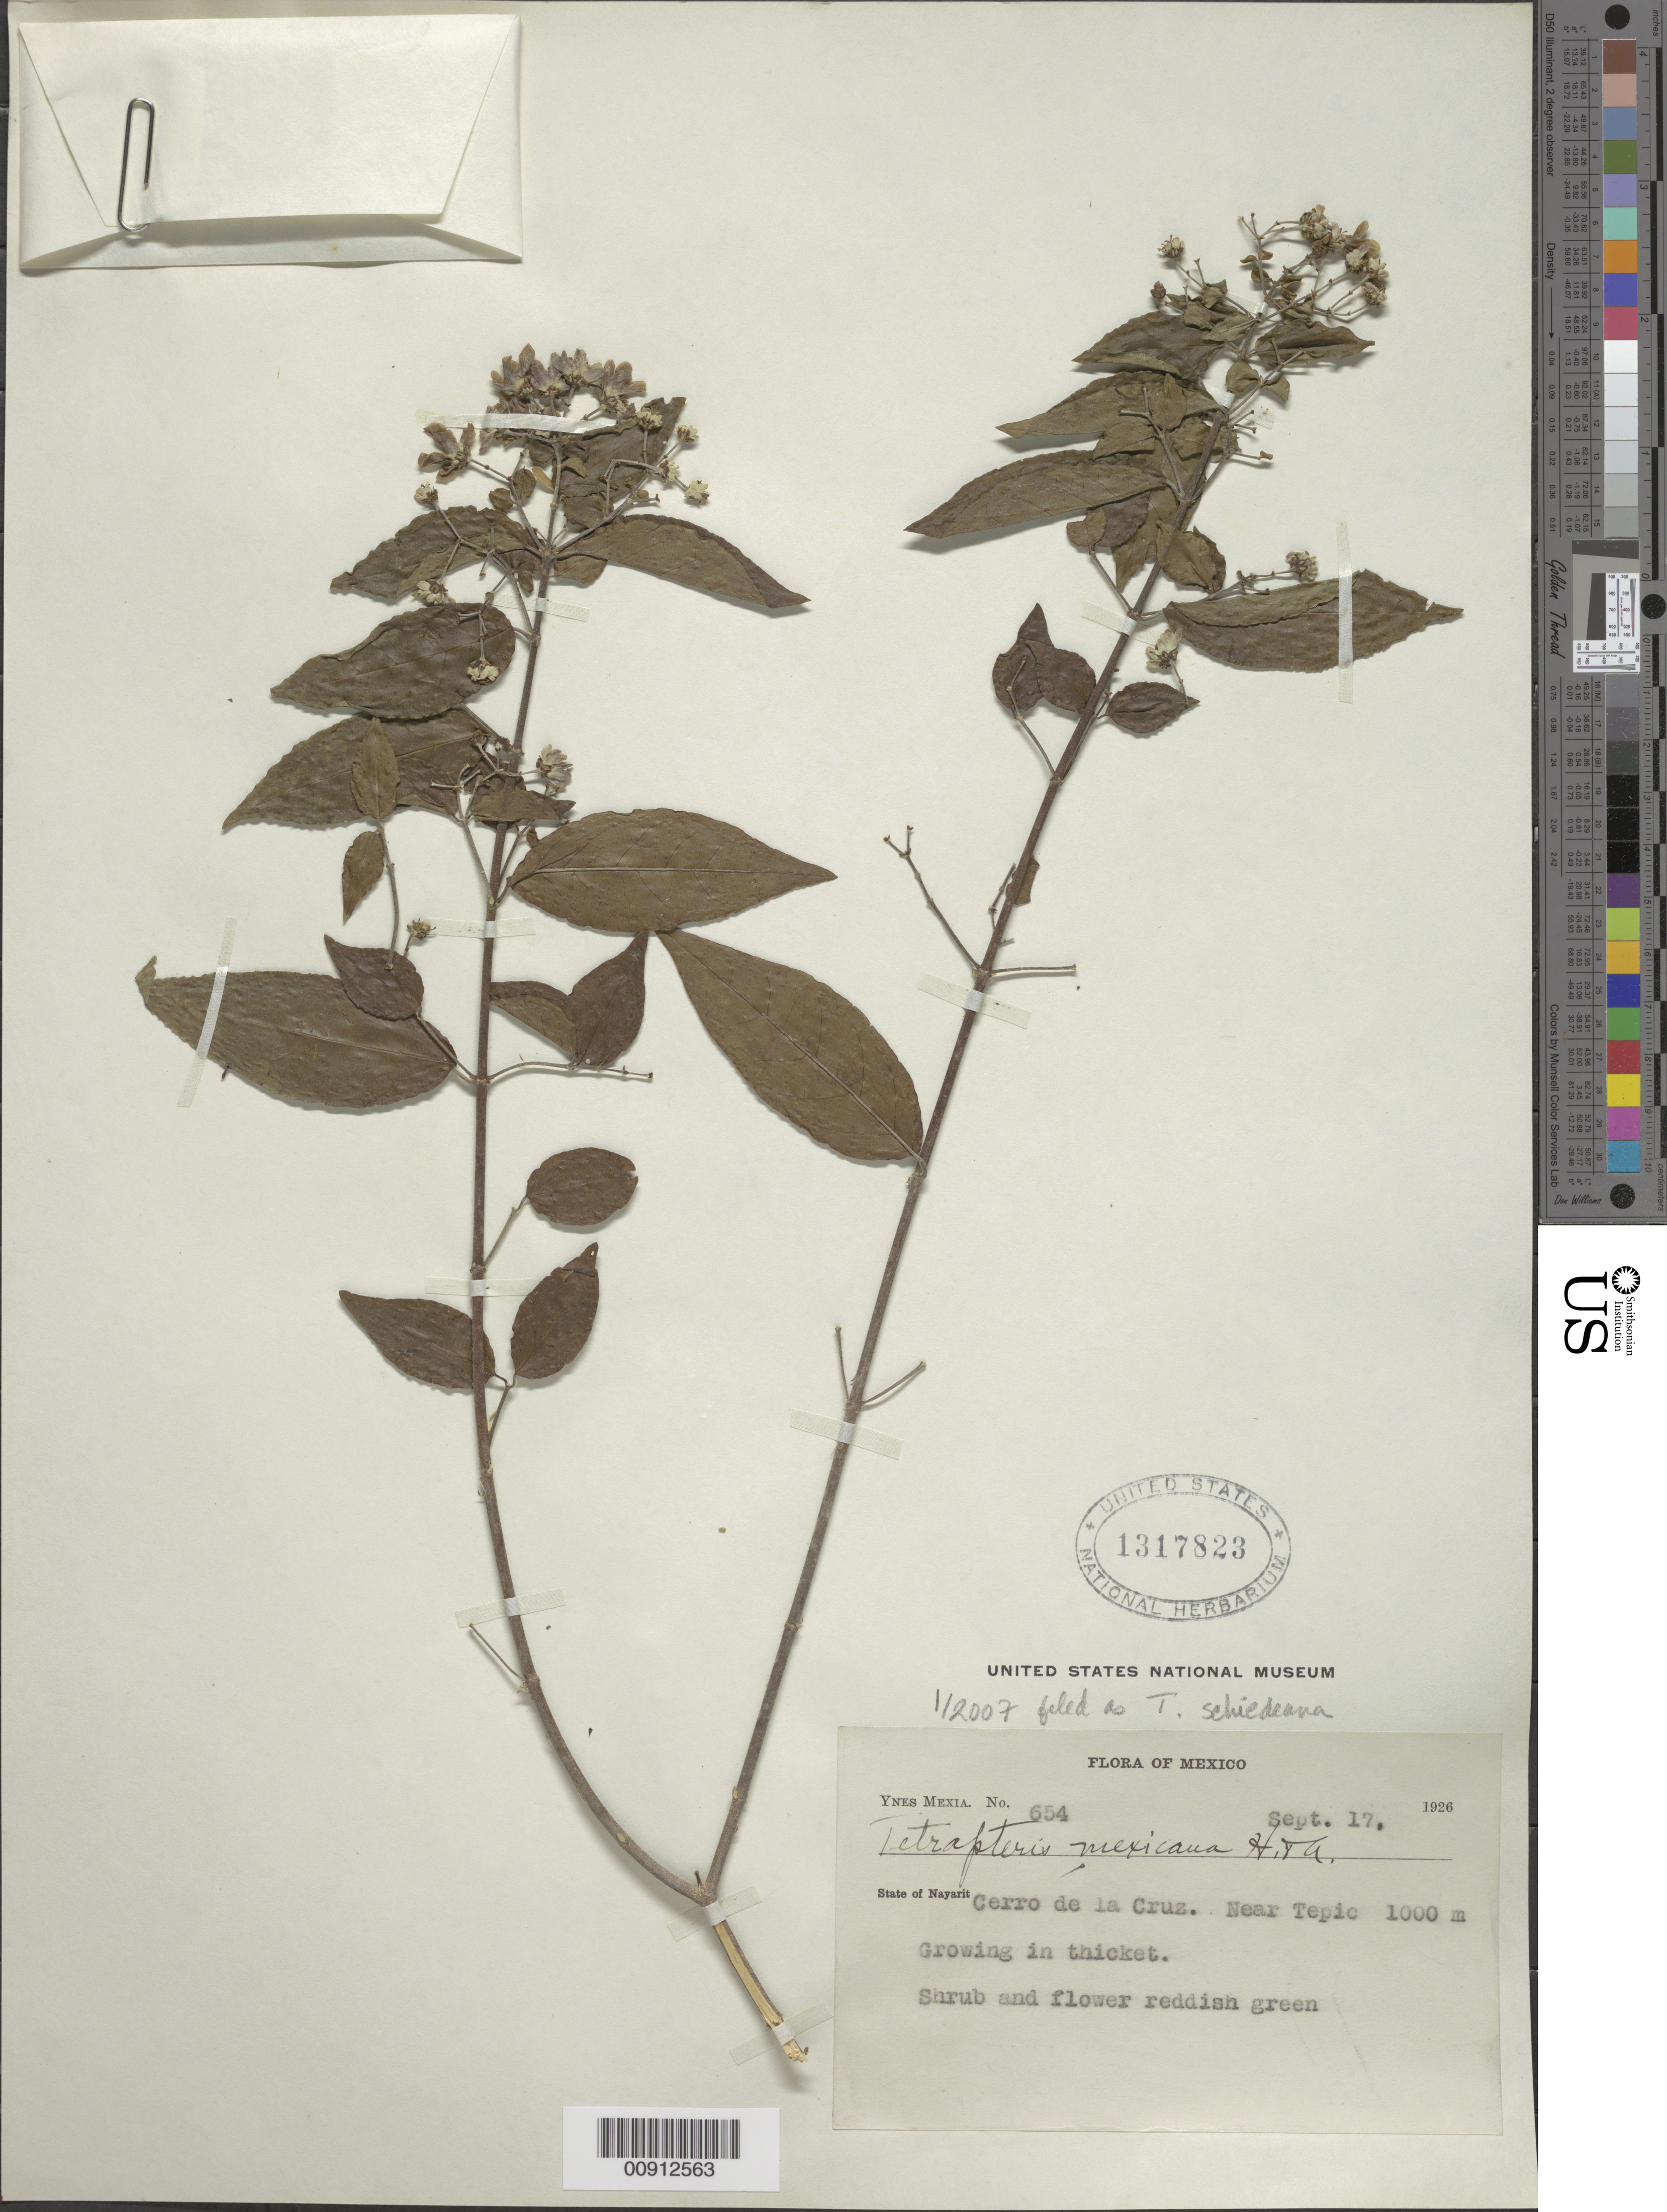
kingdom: Plantae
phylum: Tracheophyta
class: Magnoliopsida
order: Malpighiales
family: Malpighiaceae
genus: Tetrapterys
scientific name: Tetrapterys schiedeana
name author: Schltdl. & Cham.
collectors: Y. Mexia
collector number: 654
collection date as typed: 17 Sep 1926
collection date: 1926-09-17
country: Mexico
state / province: Nayarit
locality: State of Nayarit: Cerro de la Cruz. Near Tepic.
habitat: Growing in thicket.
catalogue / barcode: US 1317823